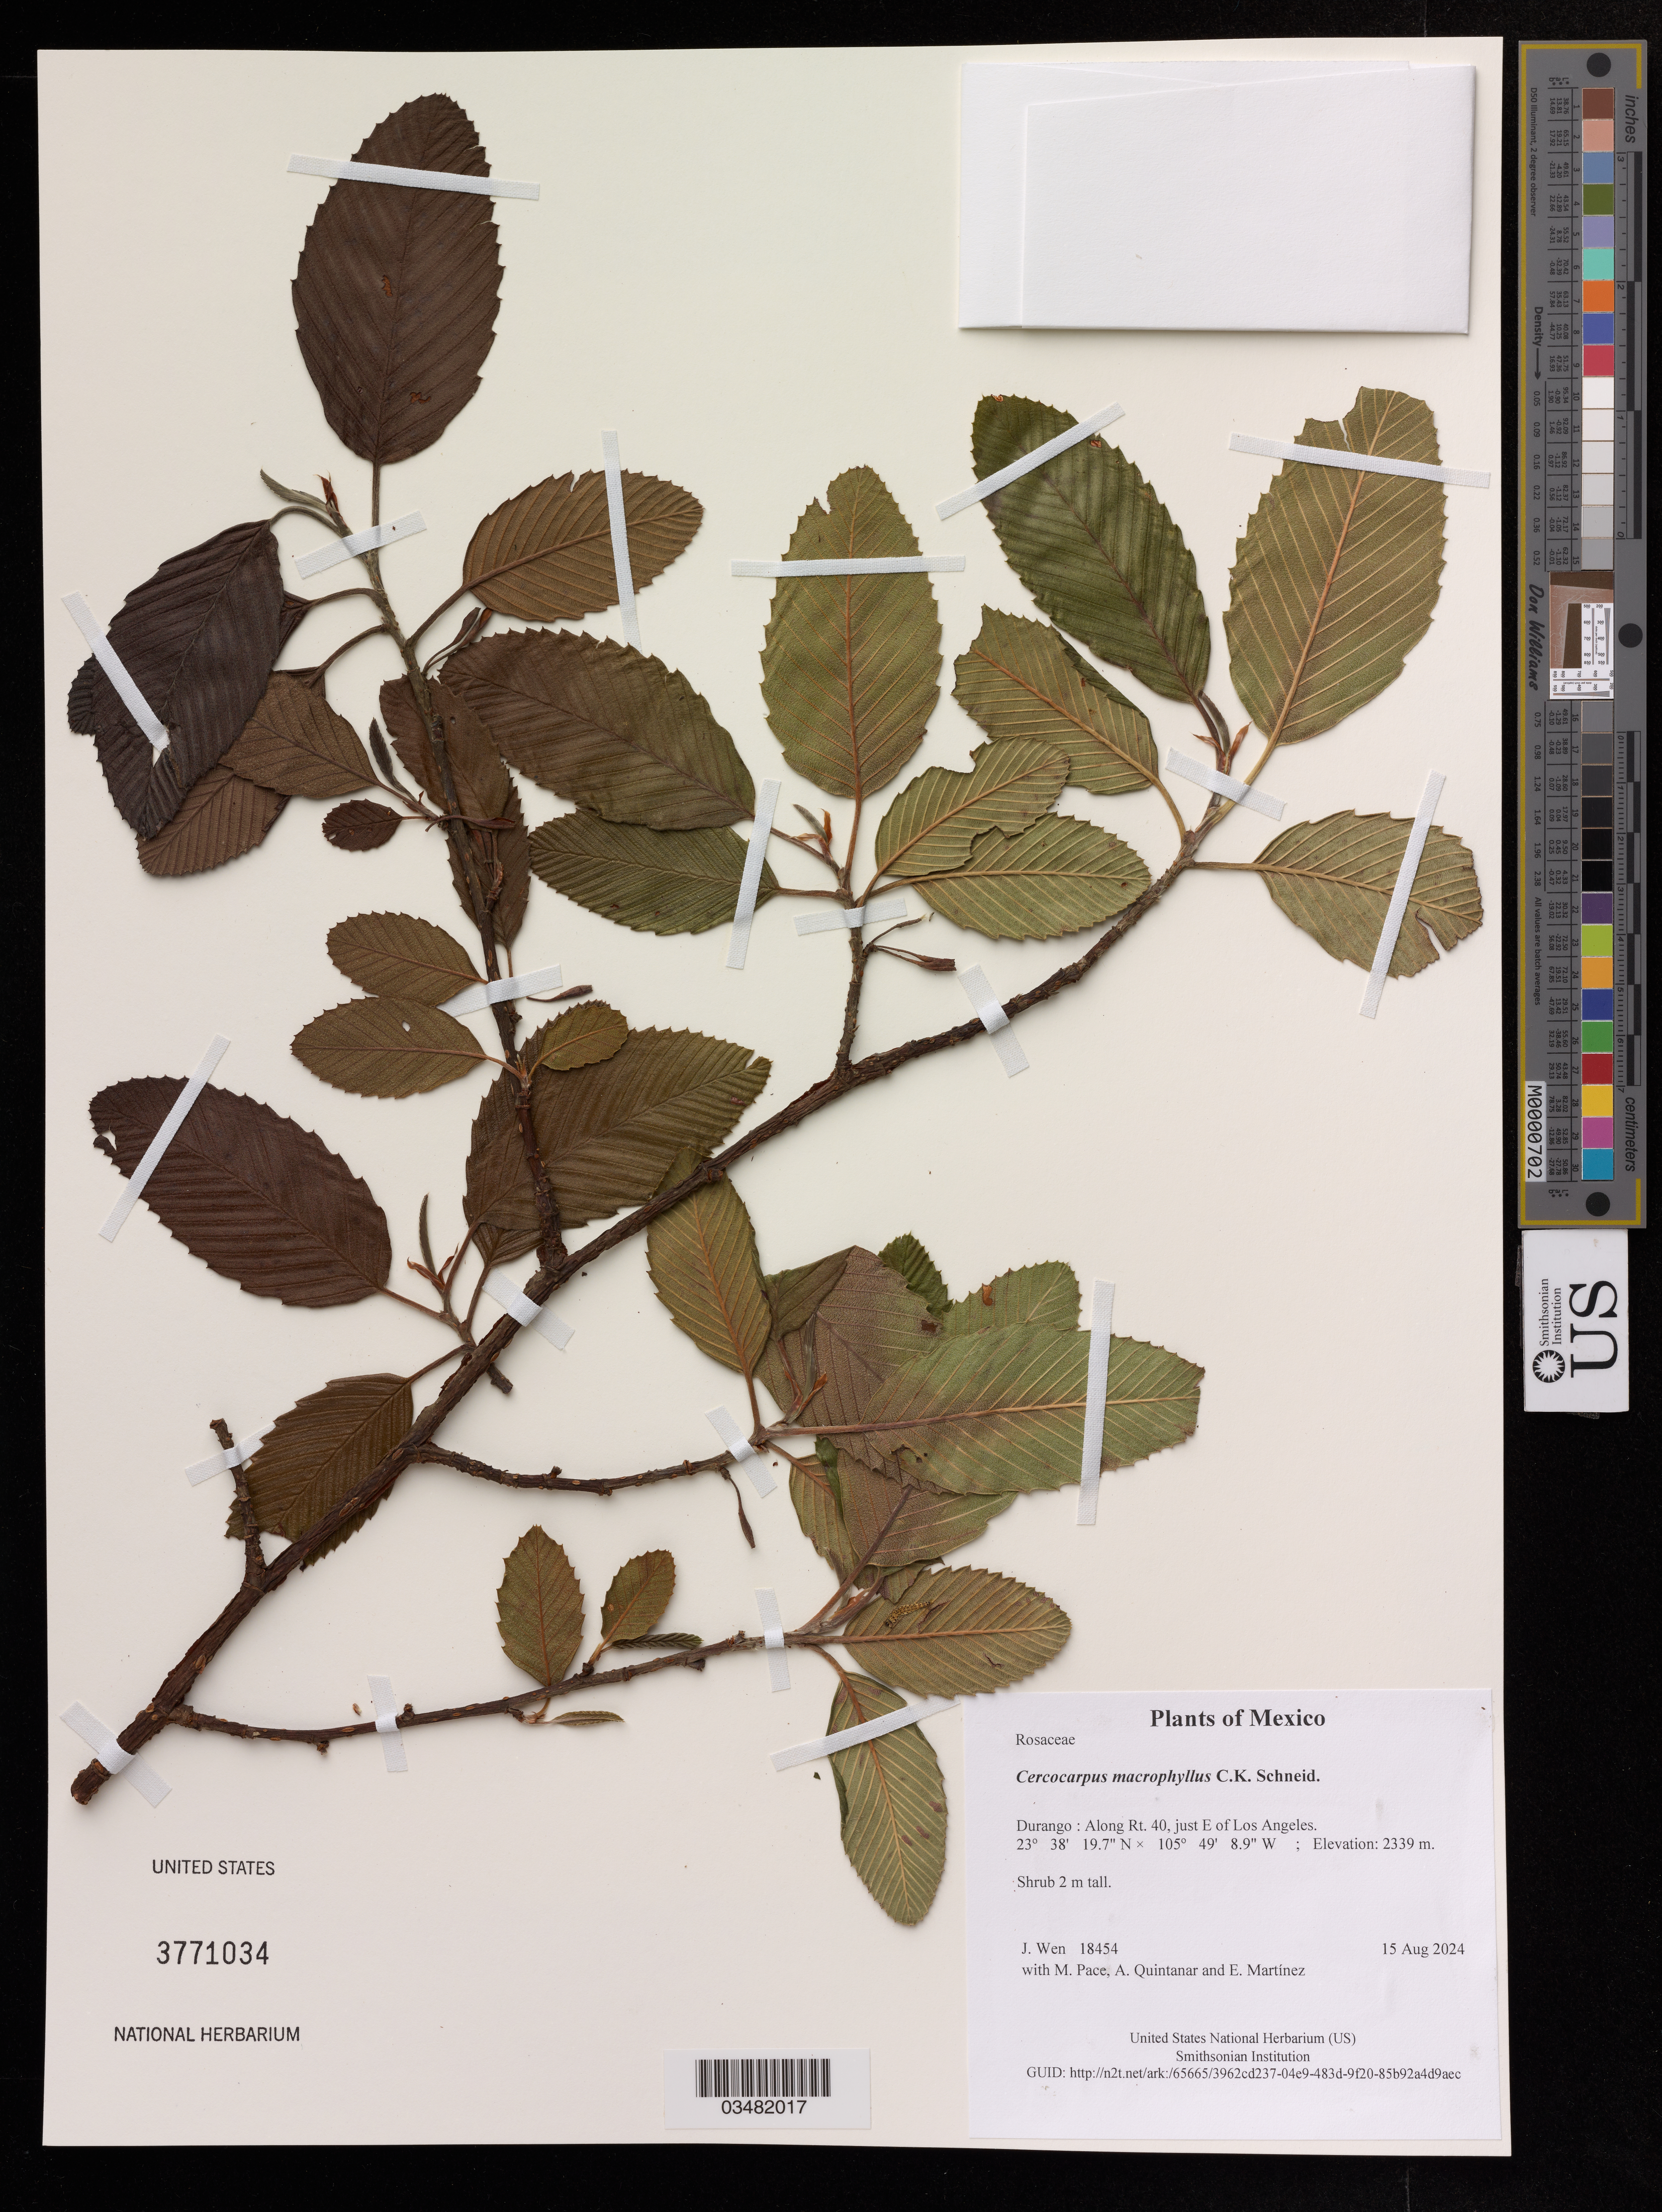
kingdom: Plantae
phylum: Tracheophyta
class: Magnoliopsida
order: Rosales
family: Rosaceae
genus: Cercocarpus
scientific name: Cercocarpus macrophyllus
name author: C.K. Schneid.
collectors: J. Wen, M. Pace, A. Quintanar & E. Martinez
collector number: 18454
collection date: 2024-08-15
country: Mexico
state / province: Durango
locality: Along Rt. 40, just E of Los Angeles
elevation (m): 2339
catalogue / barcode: US 3771034